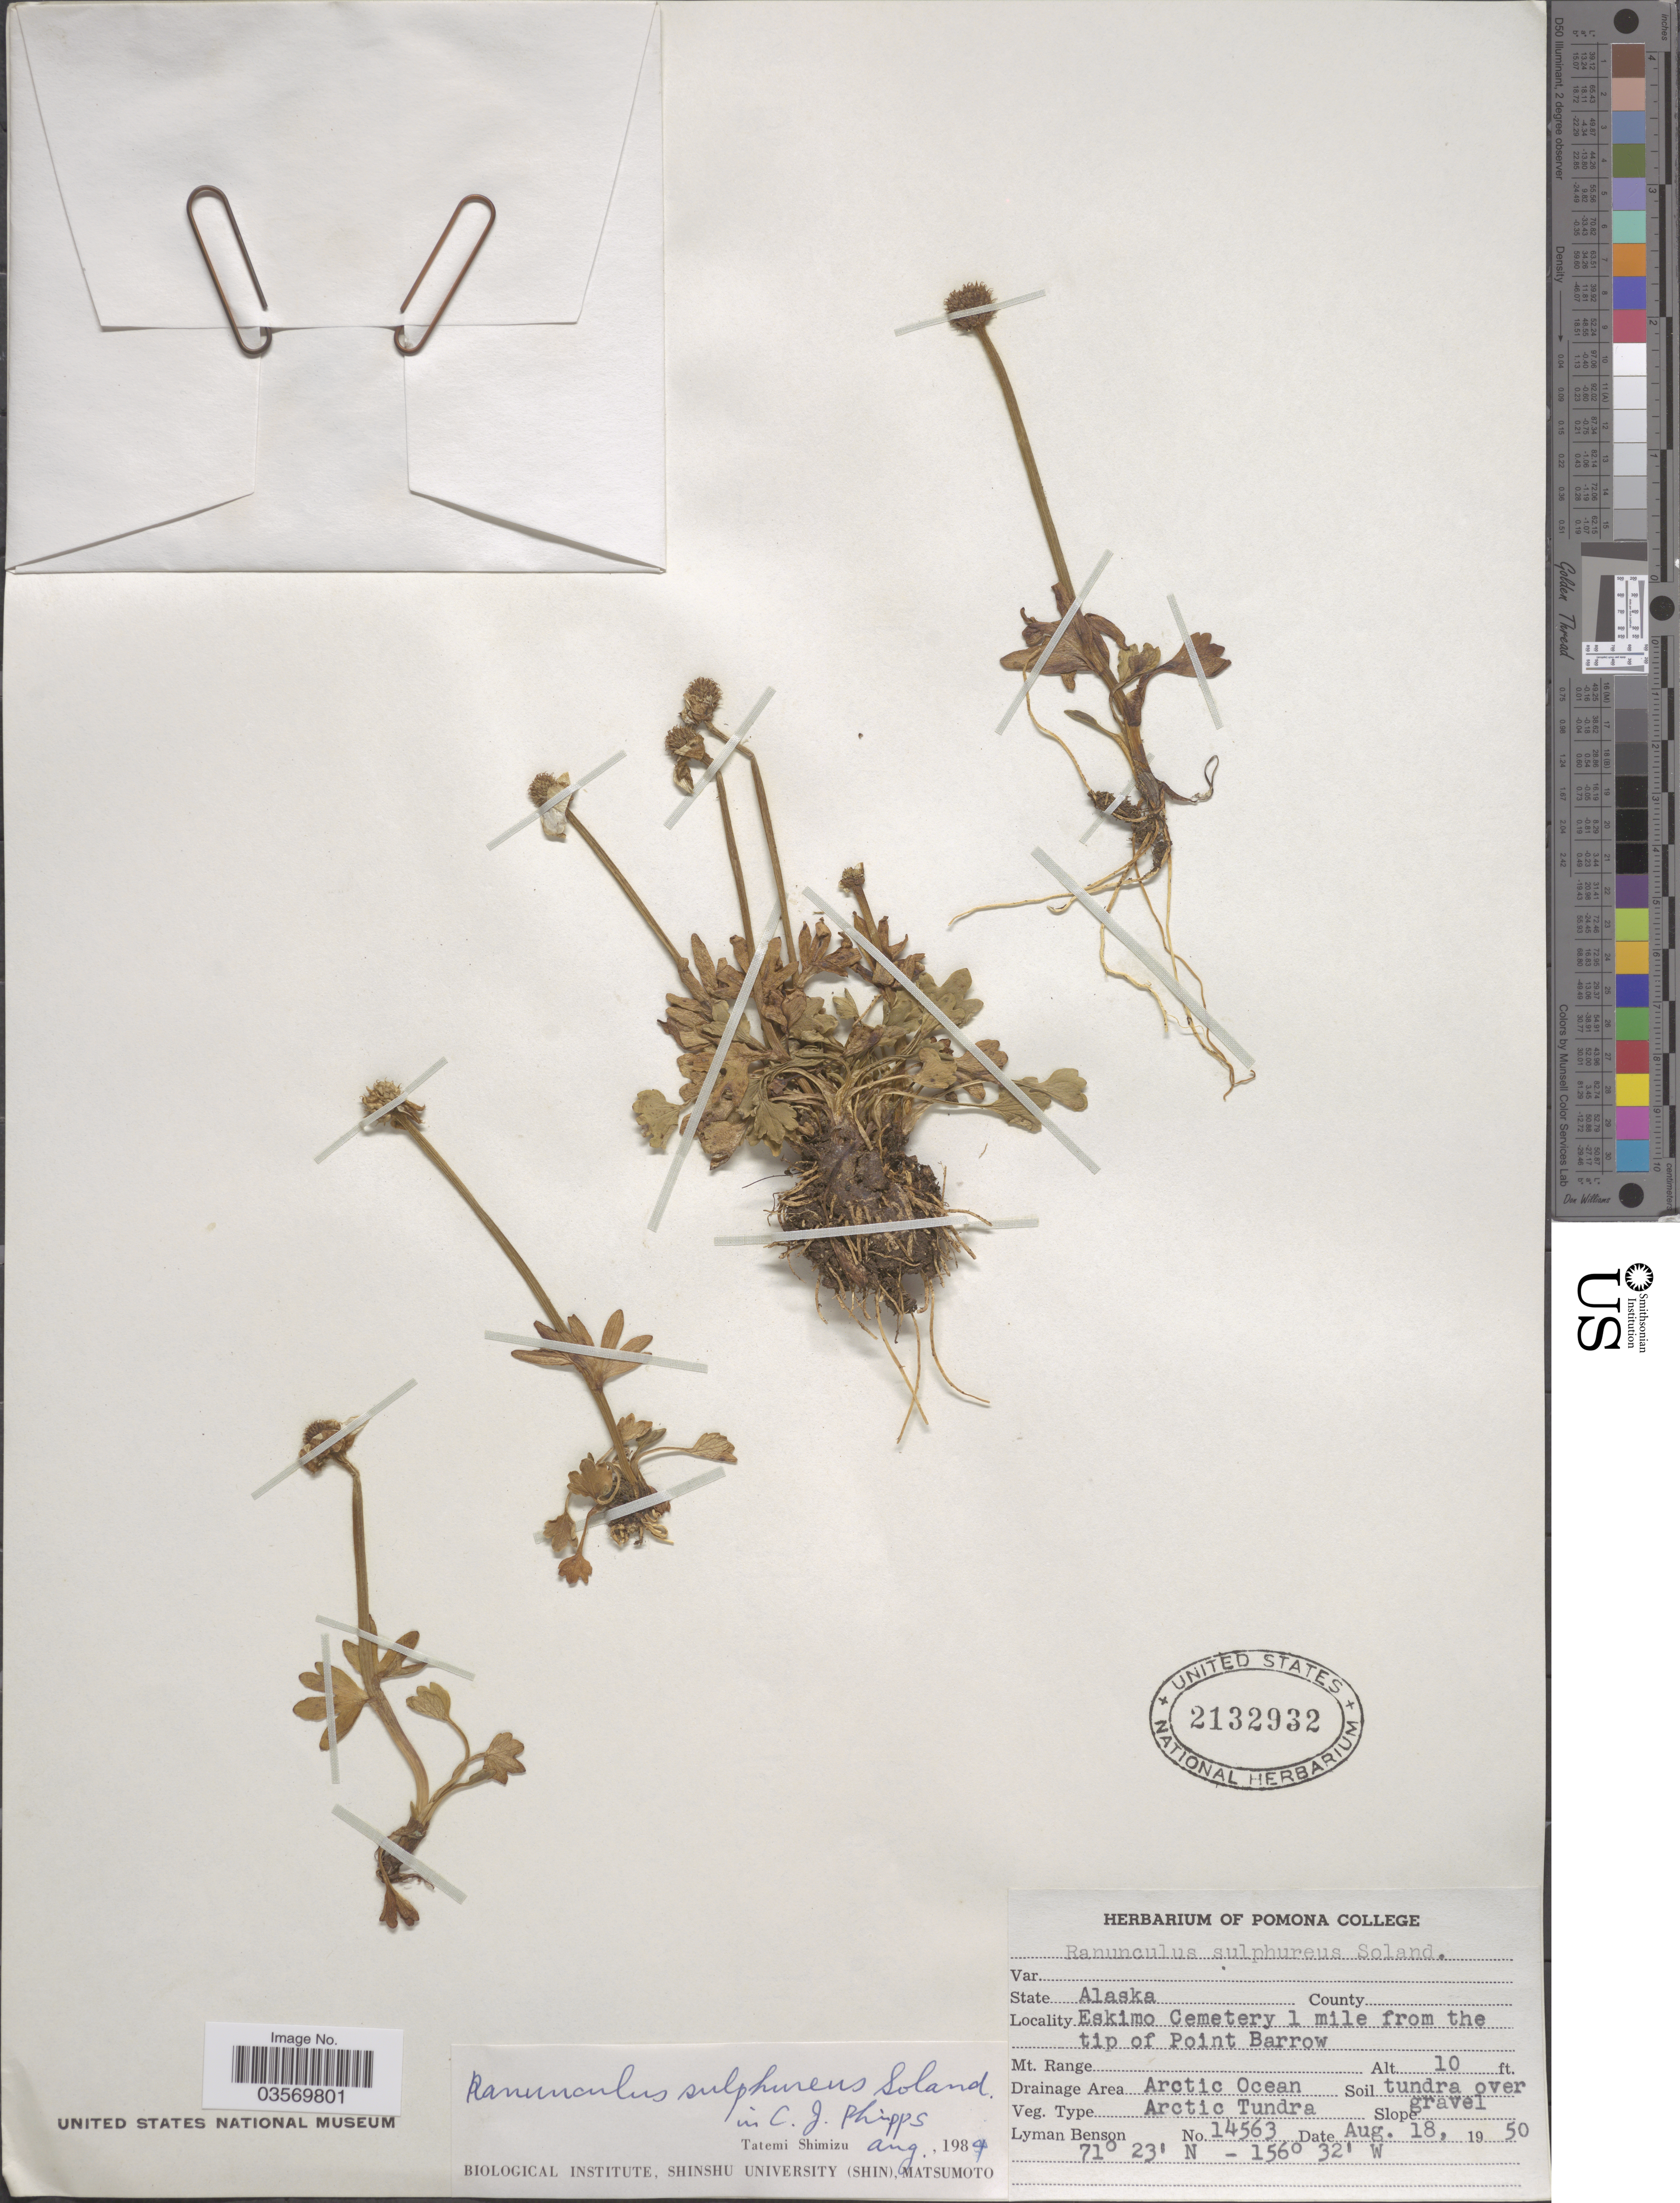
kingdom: Plantae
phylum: Tracheophyta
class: Magnoliopsida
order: Ranunculales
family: Ranunculaceae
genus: Ranunculus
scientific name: Ranunculus sulphureus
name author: Sol.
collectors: L. D. Benson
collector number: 14563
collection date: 1950-08-18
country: United States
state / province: Alaska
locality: Eskimo Cemetery 1 mile from the tip of Point Barrow. Drainage Area Arctic Ocean.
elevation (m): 3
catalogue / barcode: US 2132932